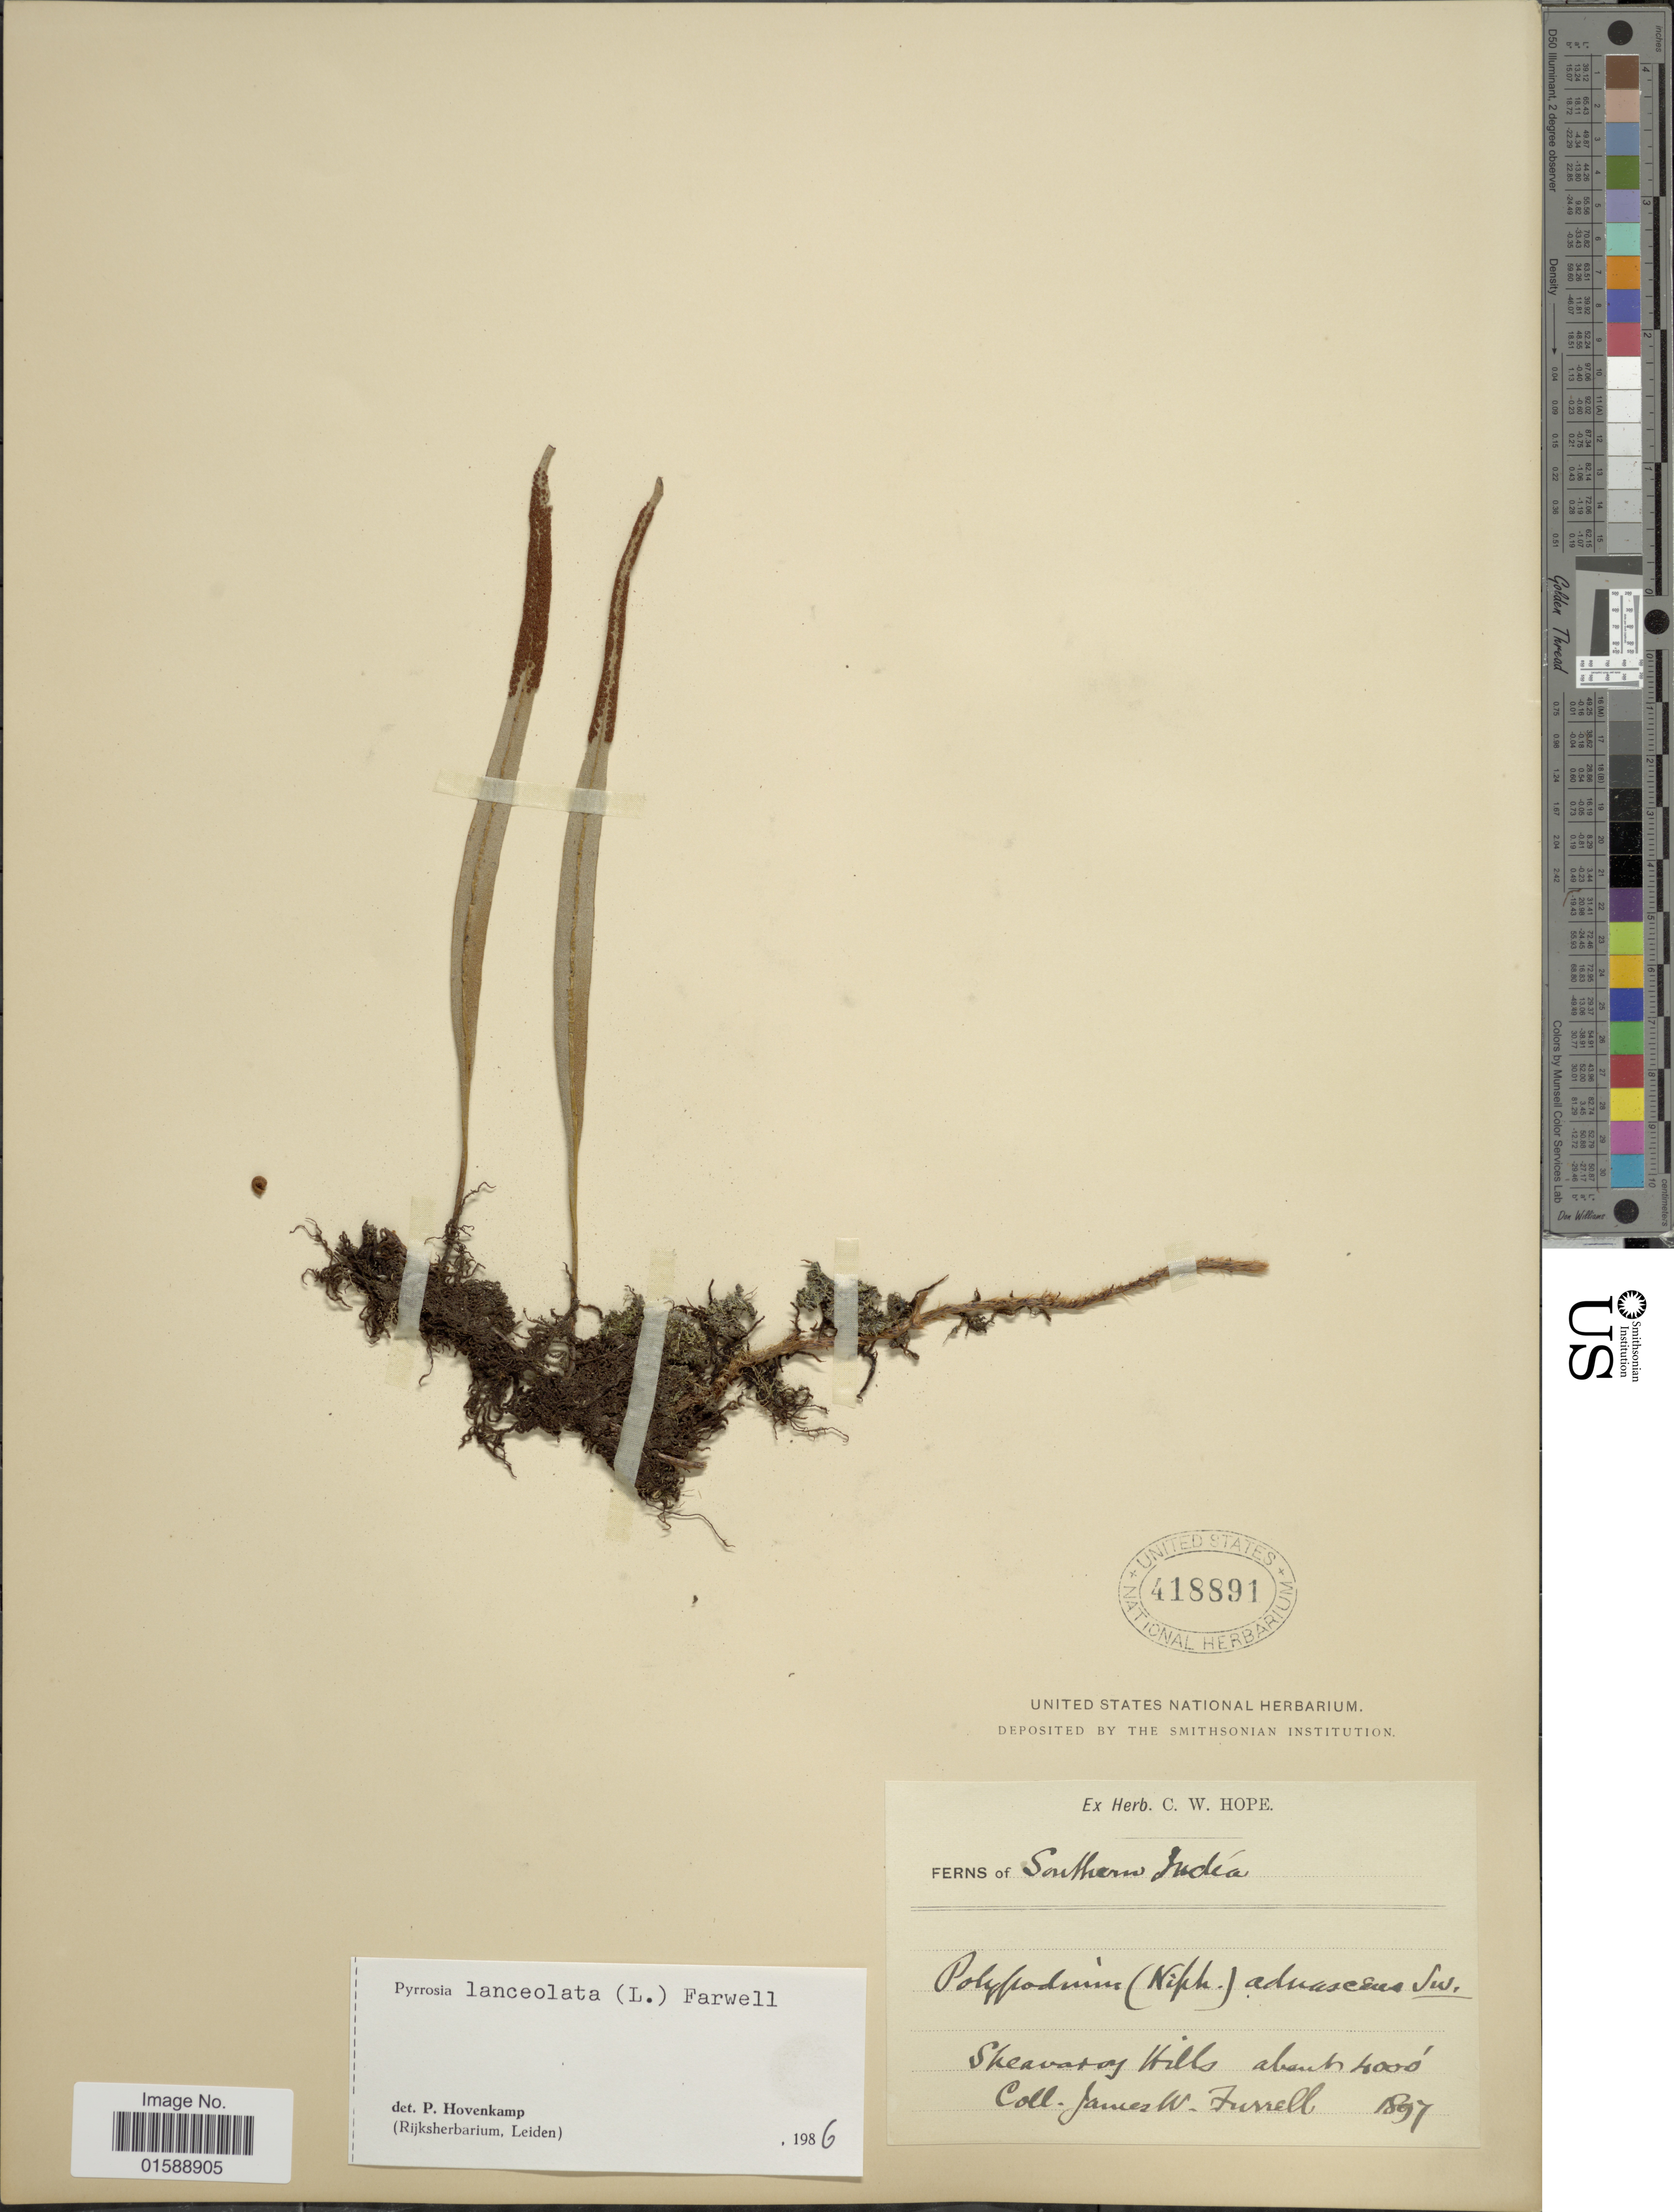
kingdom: Plantae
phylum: Tracheophyta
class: Polypodiopsida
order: Polypodiales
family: Polypodiaceae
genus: Pyrrosia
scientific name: Pyrrosia lanceolata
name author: (L.) Farw.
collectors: J. Furrell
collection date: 1897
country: India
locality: Southern India. Sheavaroy Hills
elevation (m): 1219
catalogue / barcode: US 418891